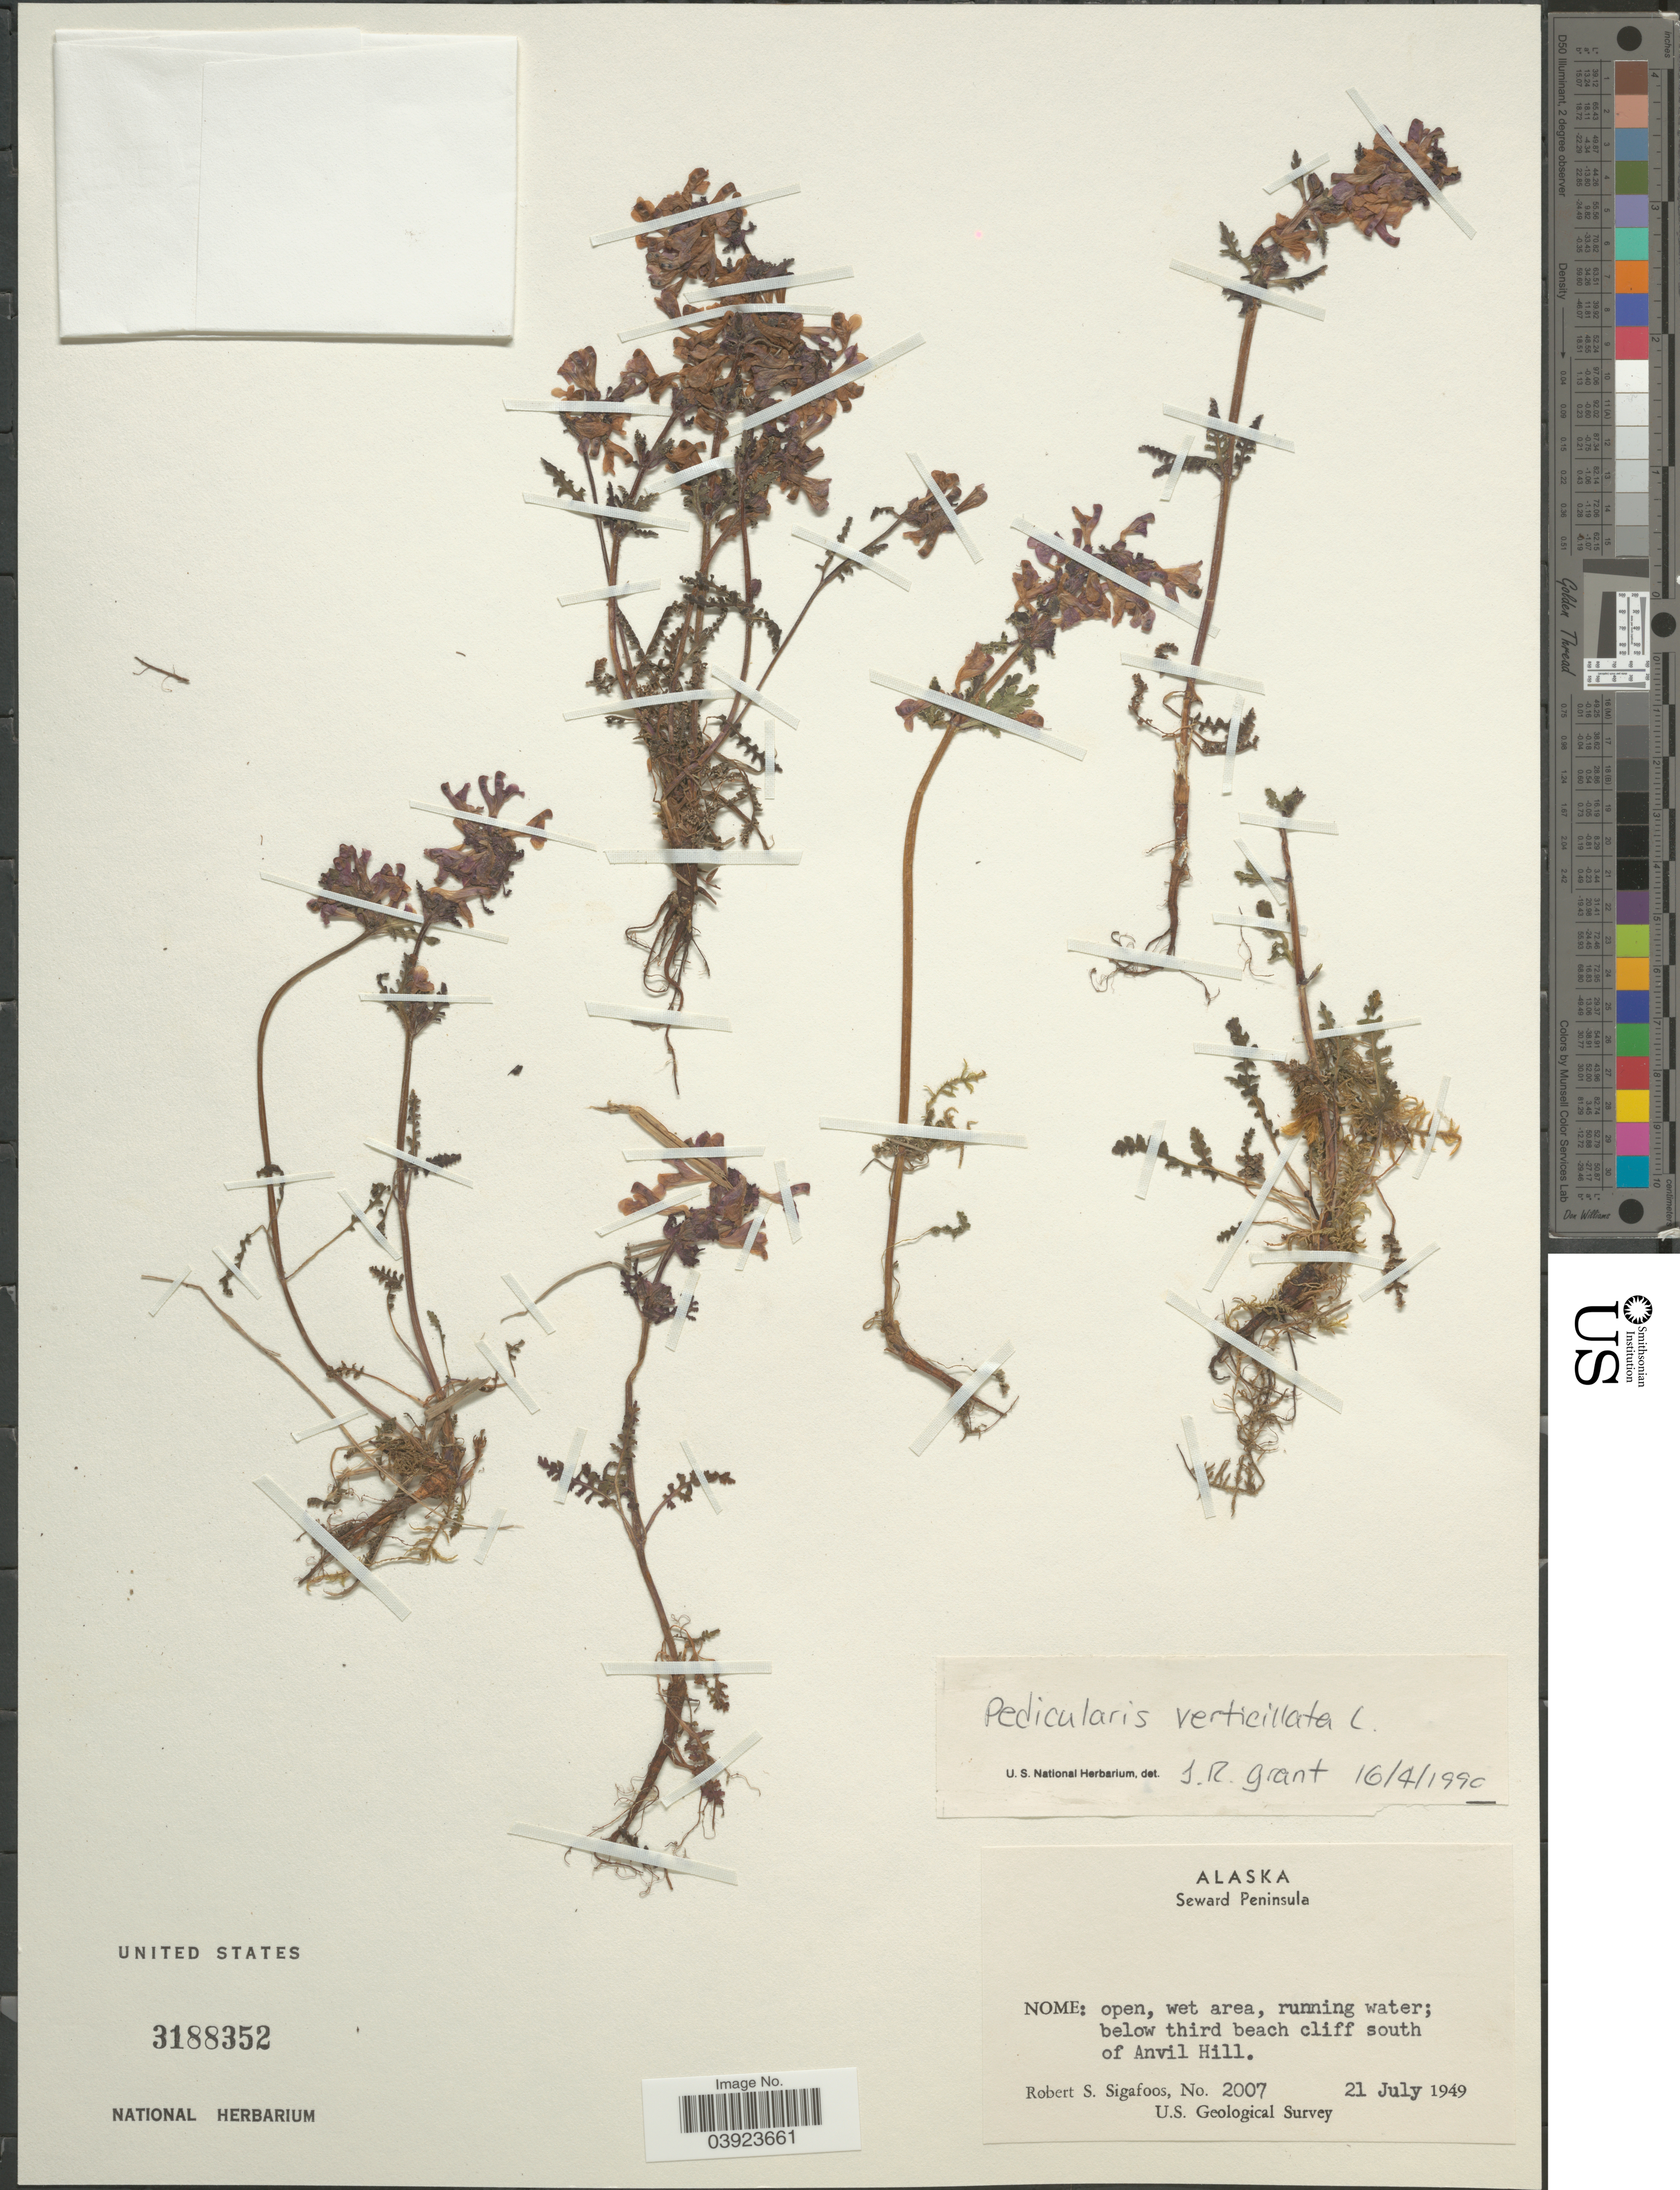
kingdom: Plantae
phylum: Tracheophyta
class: Magnoliopsida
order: Lamiales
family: Orobanchaceae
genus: Pedicularis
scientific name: Pedicularis verticillata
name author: L.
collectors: R. Sigafoos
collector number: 2007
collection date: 1949-07-21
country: United States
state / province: Alaska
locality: Seward Peninsula. Nome: open, wet area, running water; below third beach cliff south of Anvil Hill.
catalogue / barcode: US 3188352